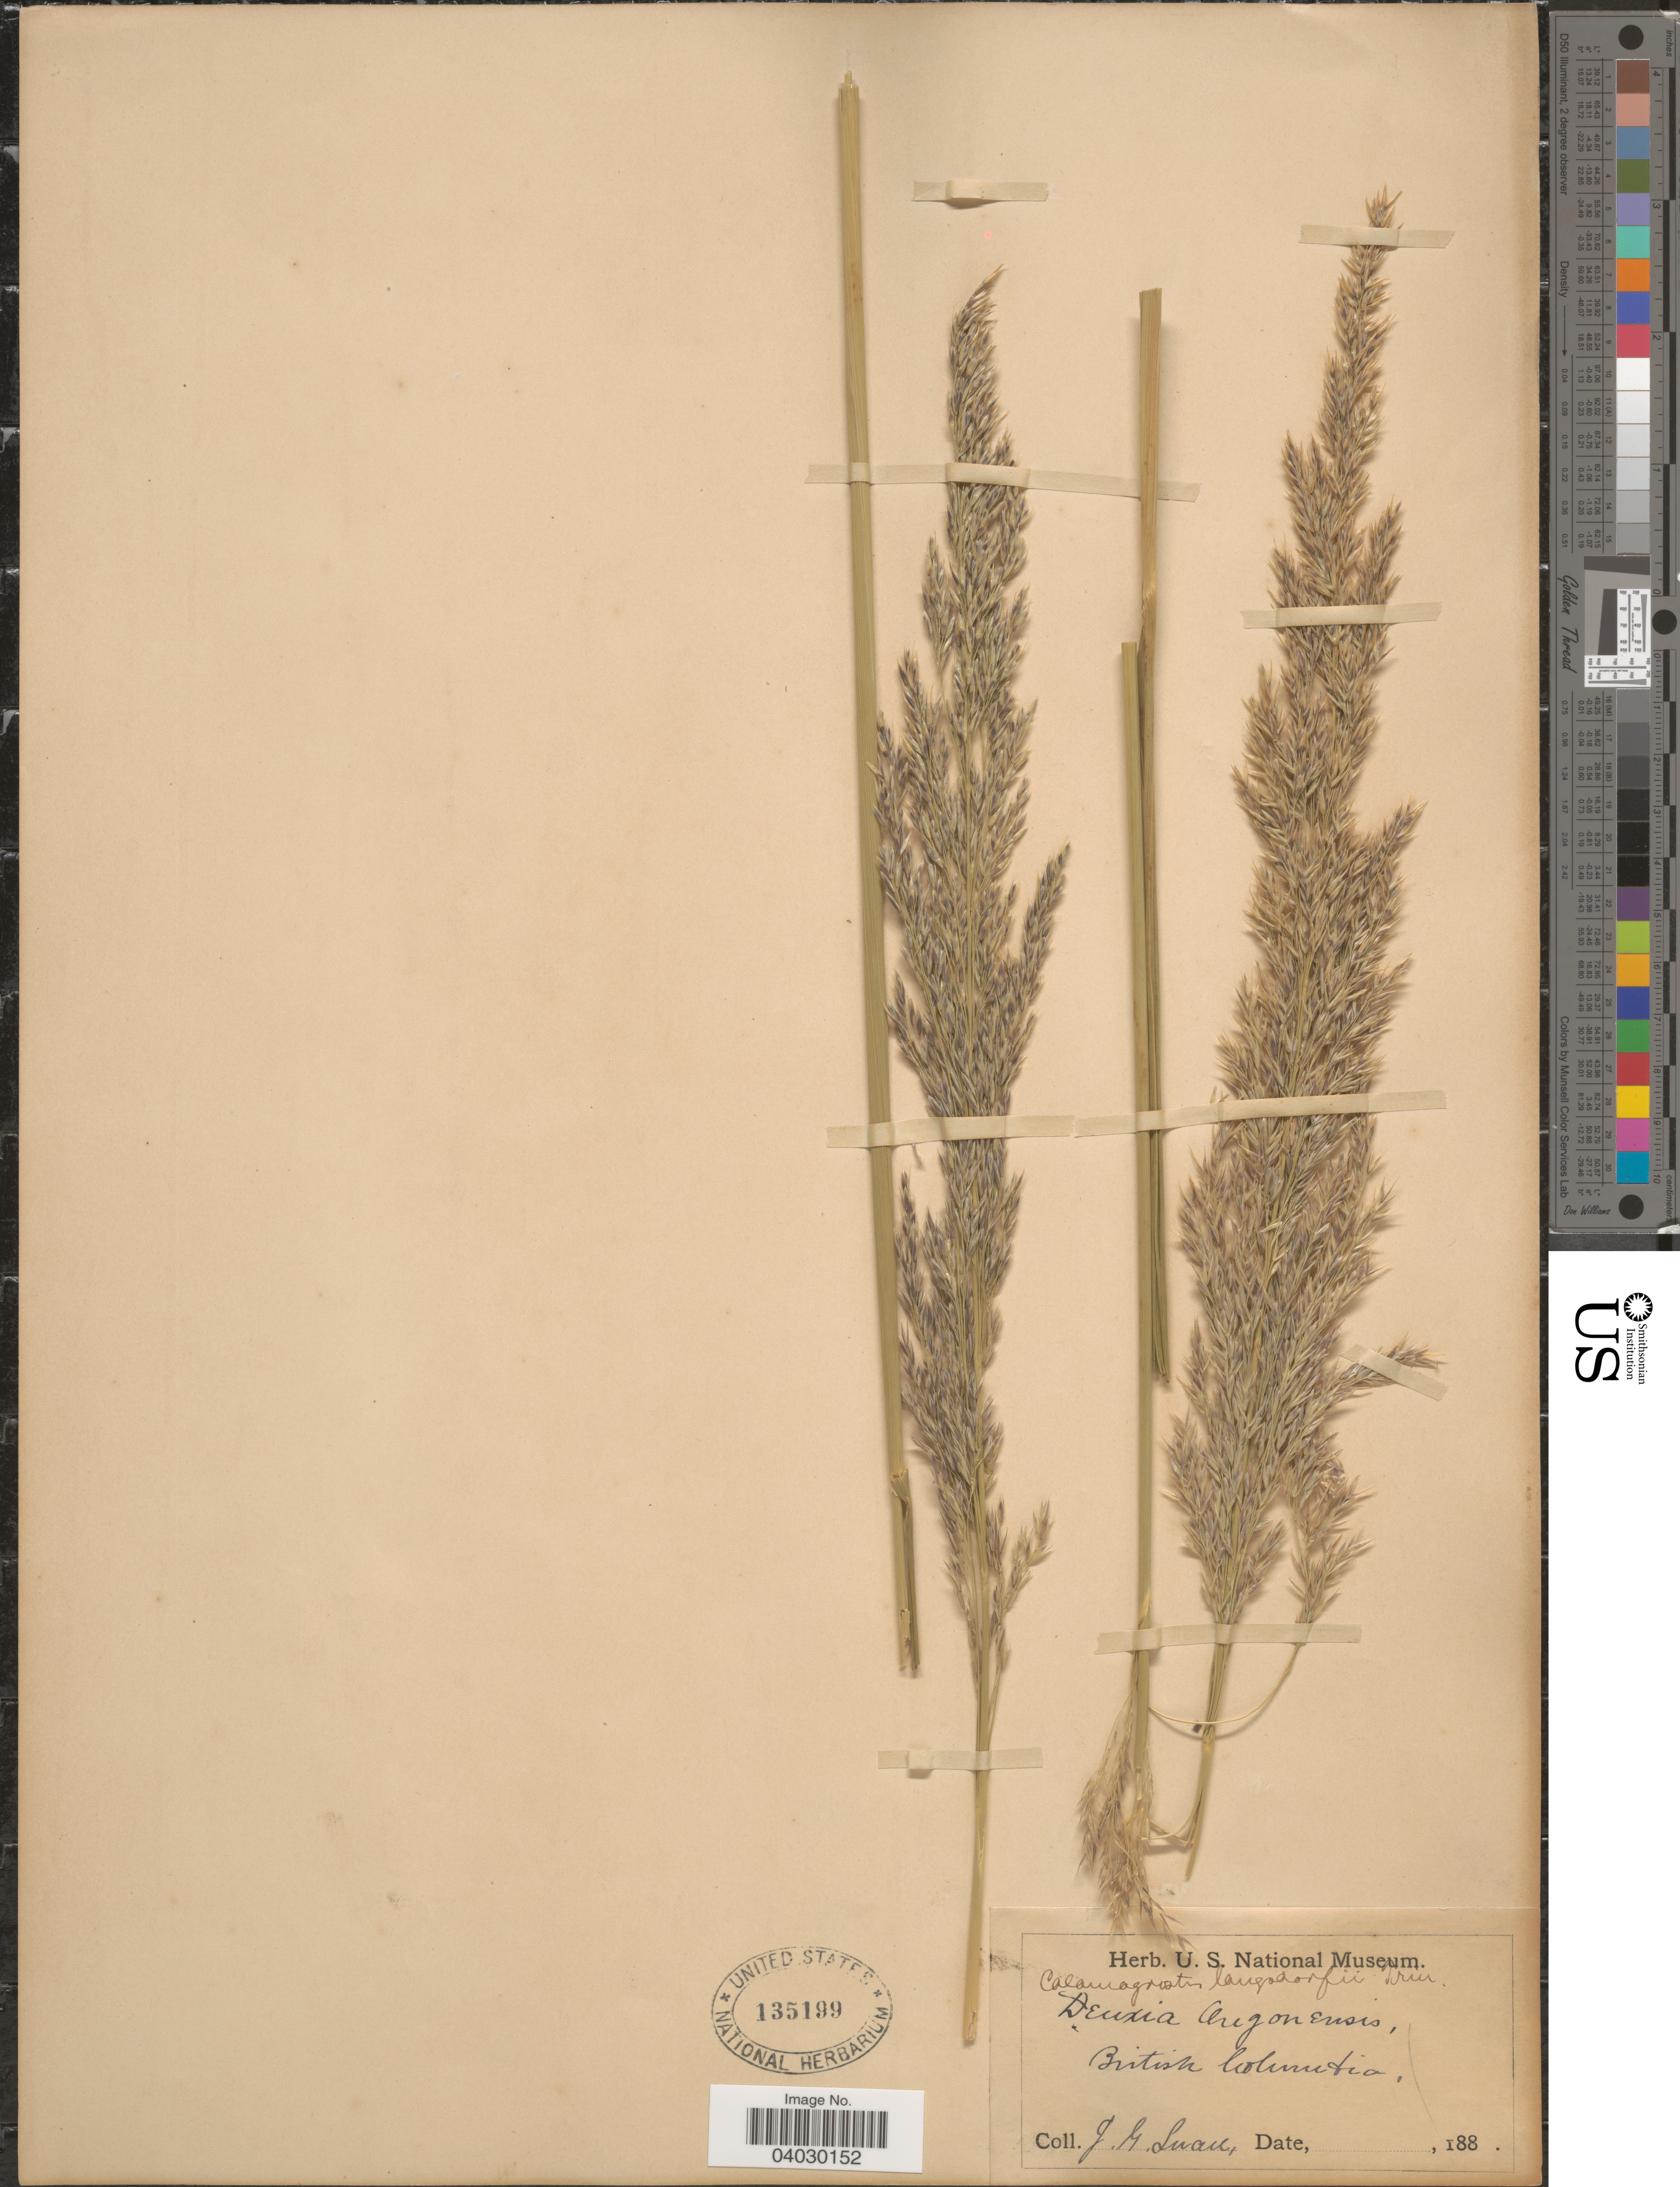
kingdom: Plantae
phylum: Tracheophyta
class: Liliopsida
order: Poales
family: Poaceae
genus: Calamagrostis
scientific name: Calamagrostis nutkaensis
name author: (J. Presl) Steud.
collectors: J. Swan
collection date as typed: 188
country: Canada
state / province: British Columbia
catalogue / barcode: US 135199